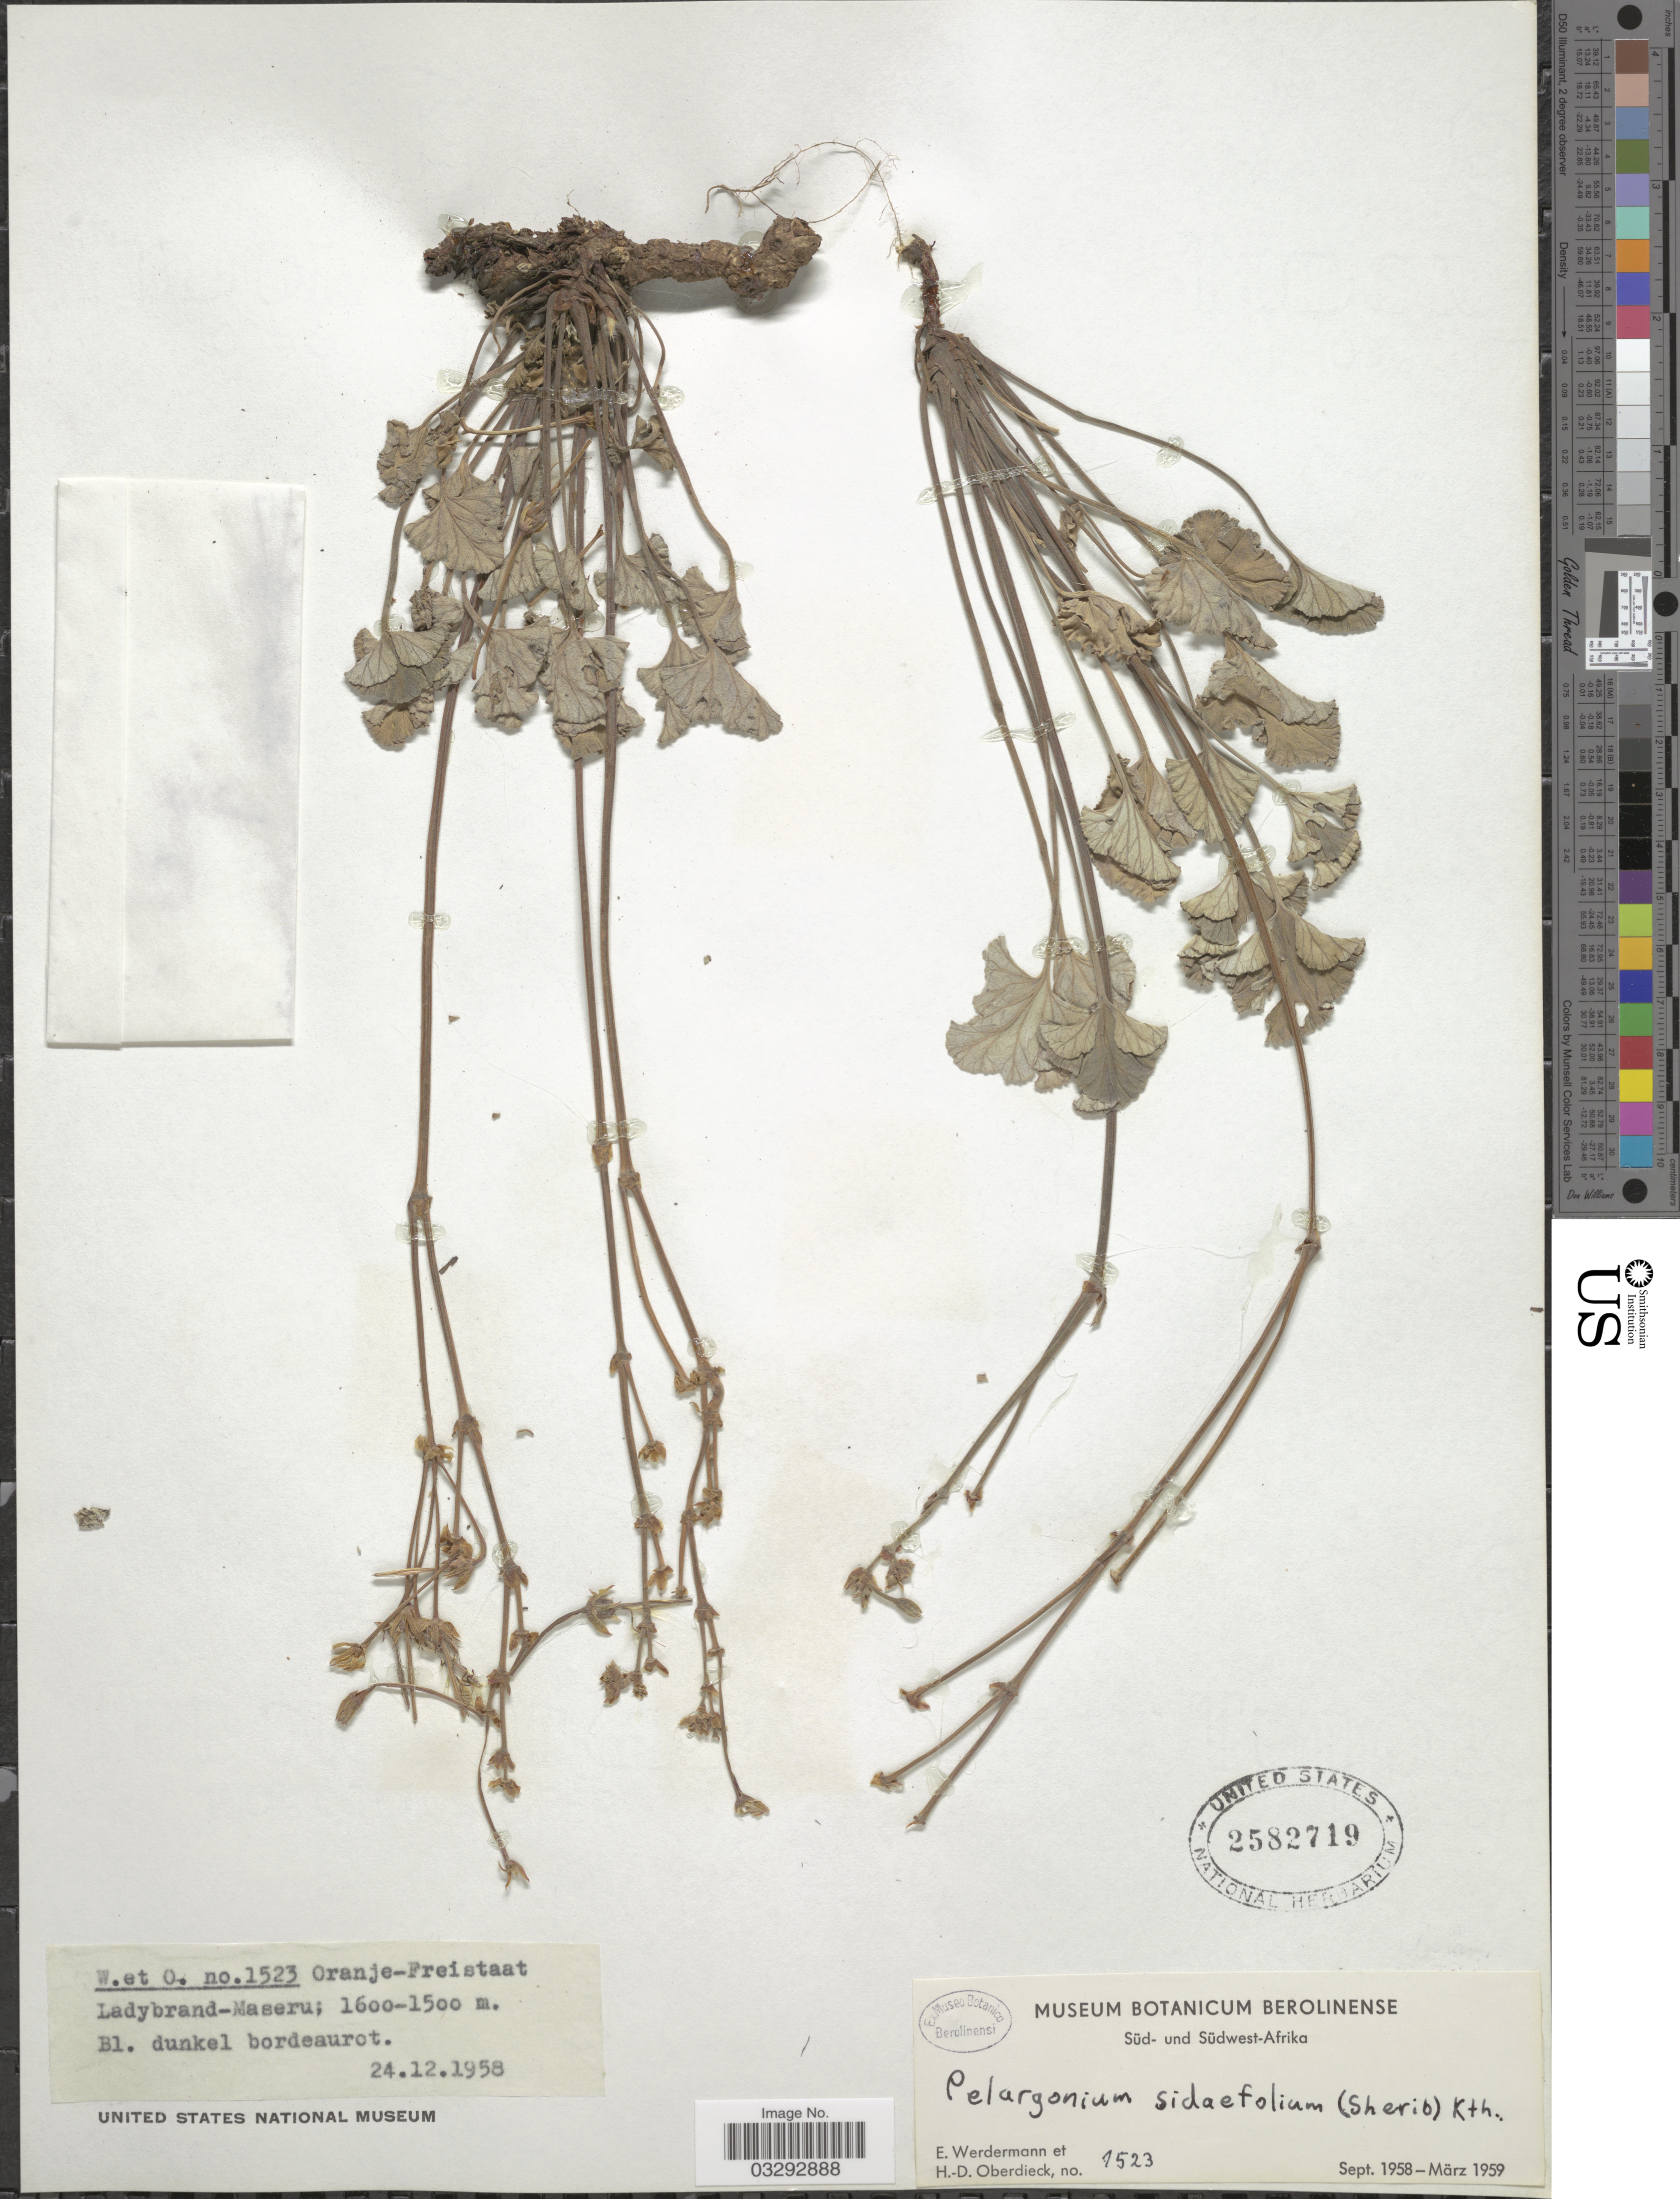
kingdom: Plantae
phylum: Tracheophyta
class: Magnoliopsida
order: Geraniales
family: Geraniaceae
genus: Pelargonium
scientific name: Pelargonium sidifolium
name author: R. Knuth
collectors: E. Werdermann & H. Oberdieck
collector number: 1523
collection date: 1958-12-24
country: South Africa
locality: Oranje-Freistaat, Ladybrand-Maseru, Süd- und Südwest-Afrika.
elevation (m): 1500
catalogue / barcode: US 2582719